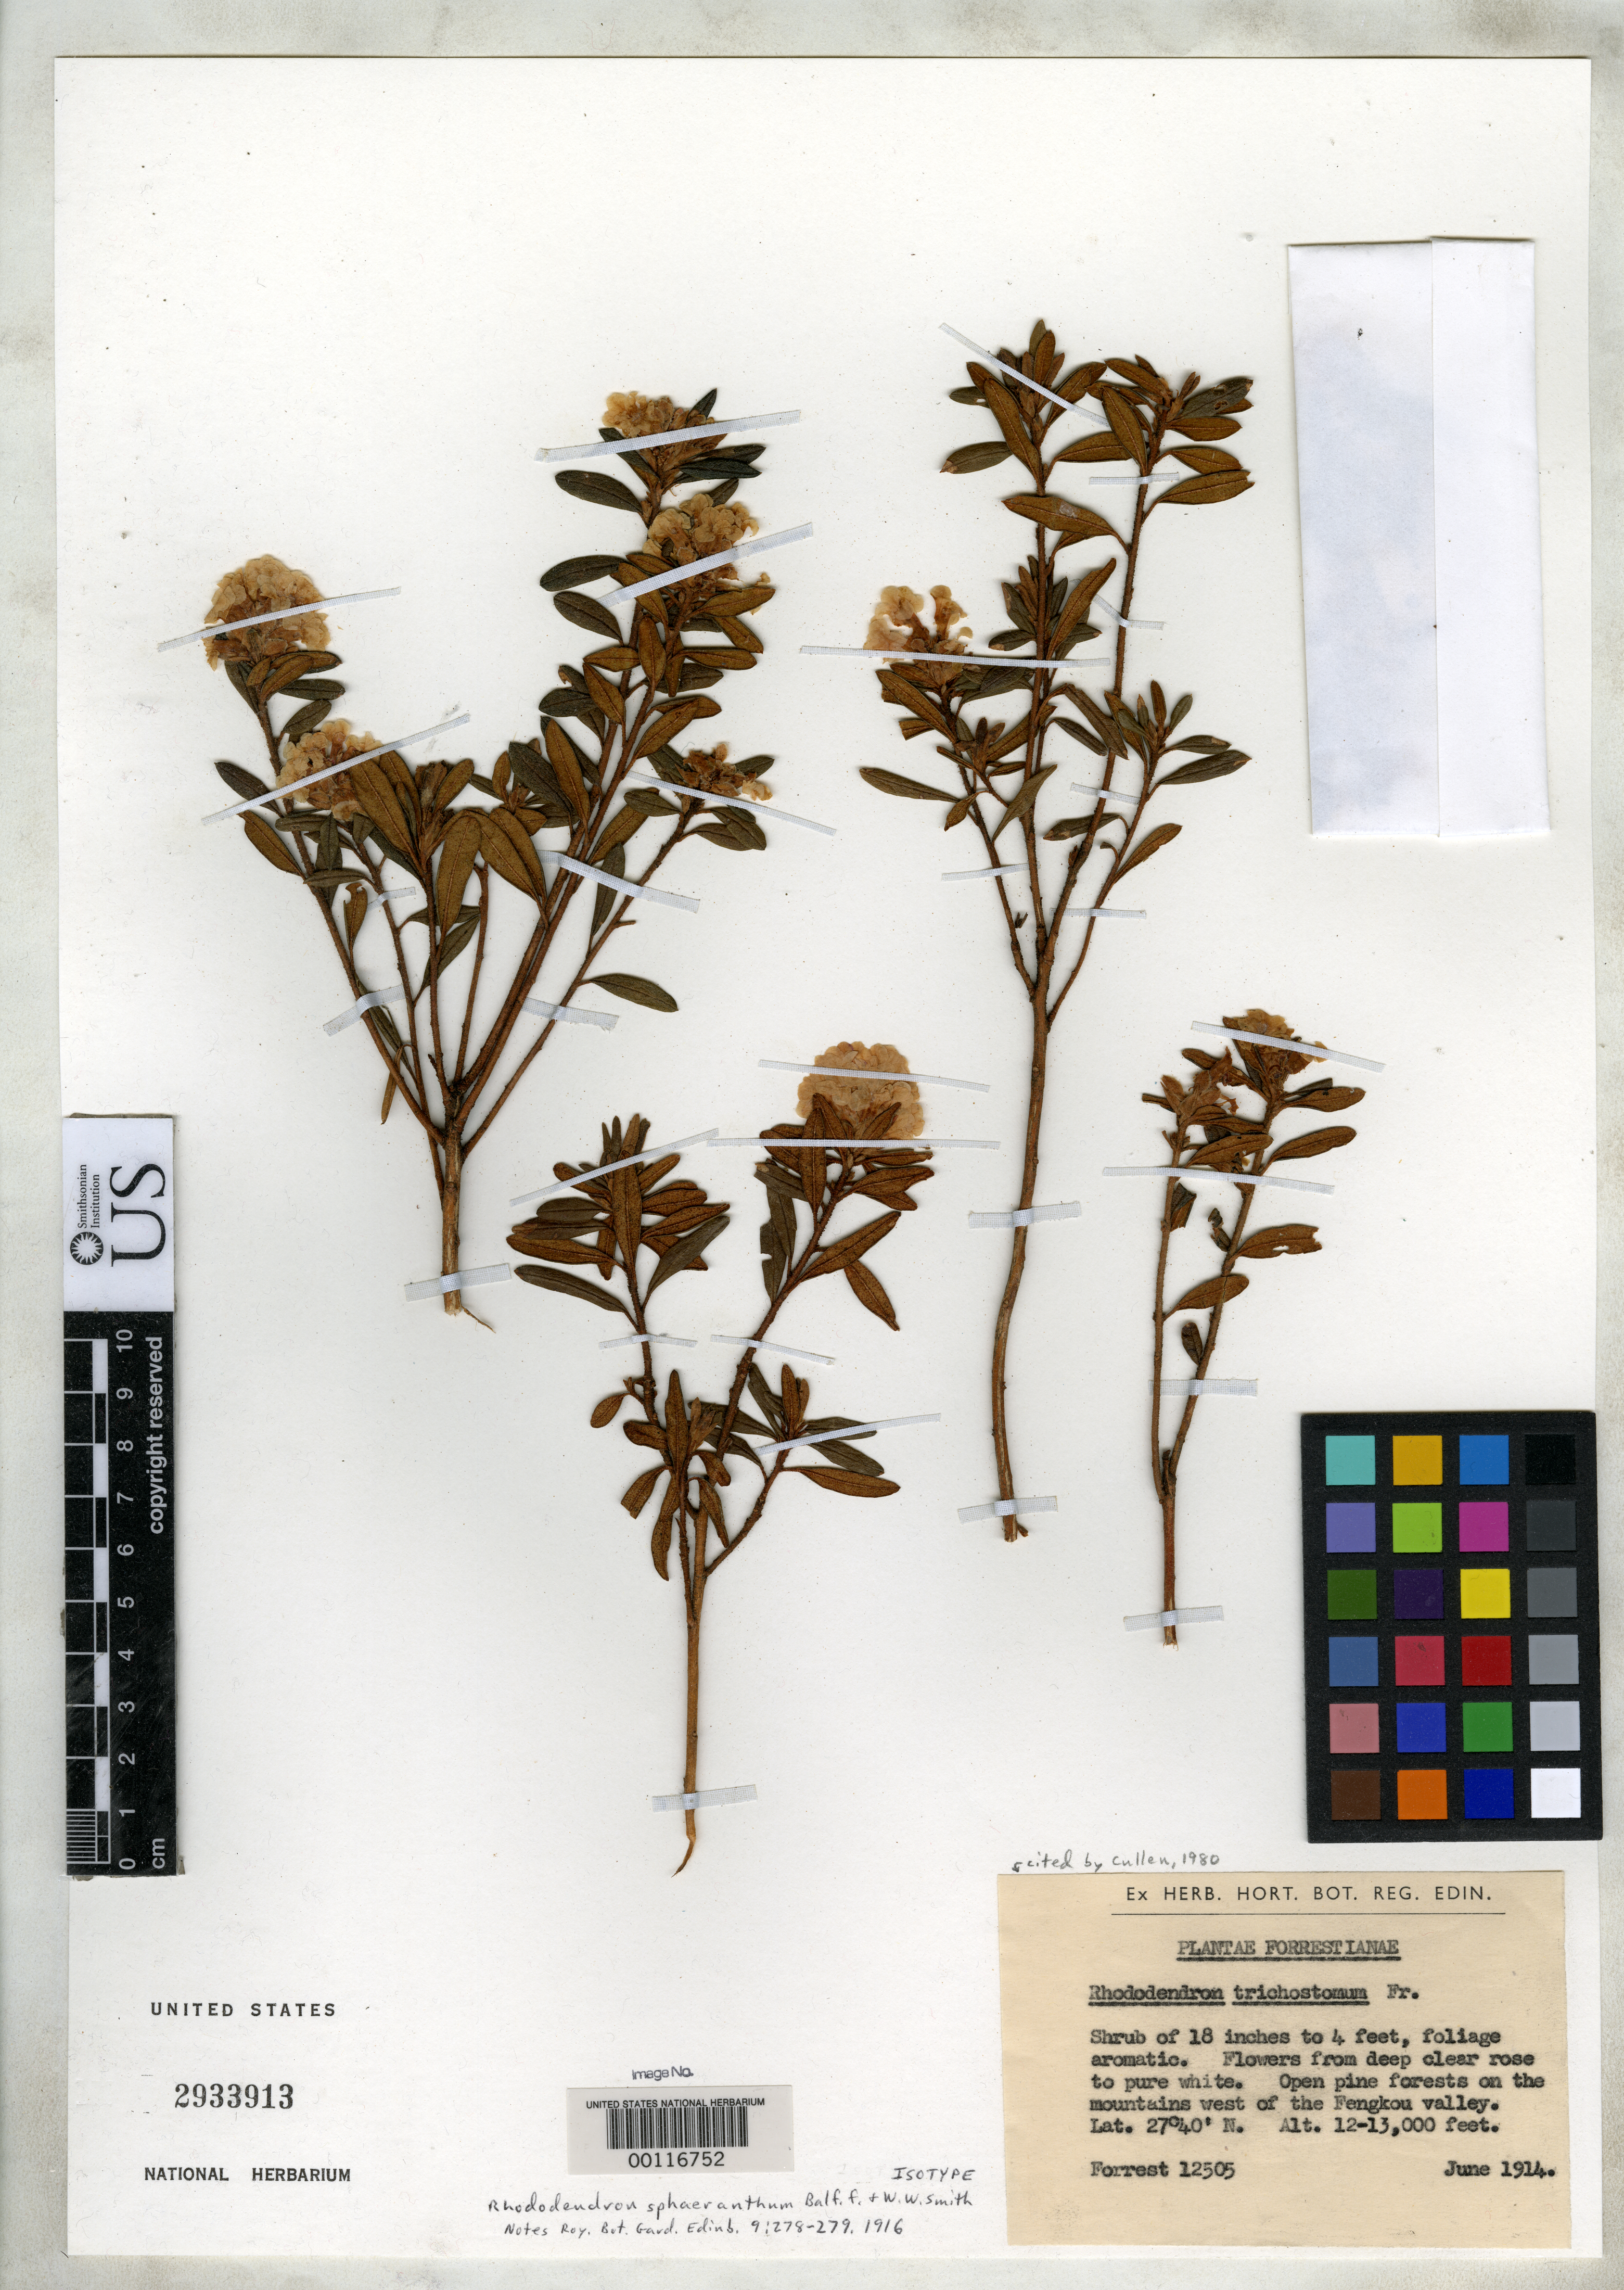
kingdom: Plantae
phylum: Tracheophyta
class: Magnoliopsida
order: Ericales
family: Ericaceae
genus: Rhododendron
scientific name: Rhododendron sphaeranthum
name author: Balf. f. & W.W. Sm.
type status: Isotype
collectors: G. Forrest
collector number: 12505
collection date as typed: Jun 1914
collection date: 1914-06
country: China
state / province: Yunnan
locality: Fengkow Valley; alt. 12-13,000 ft.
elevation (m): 3658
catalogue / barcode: US 2933913